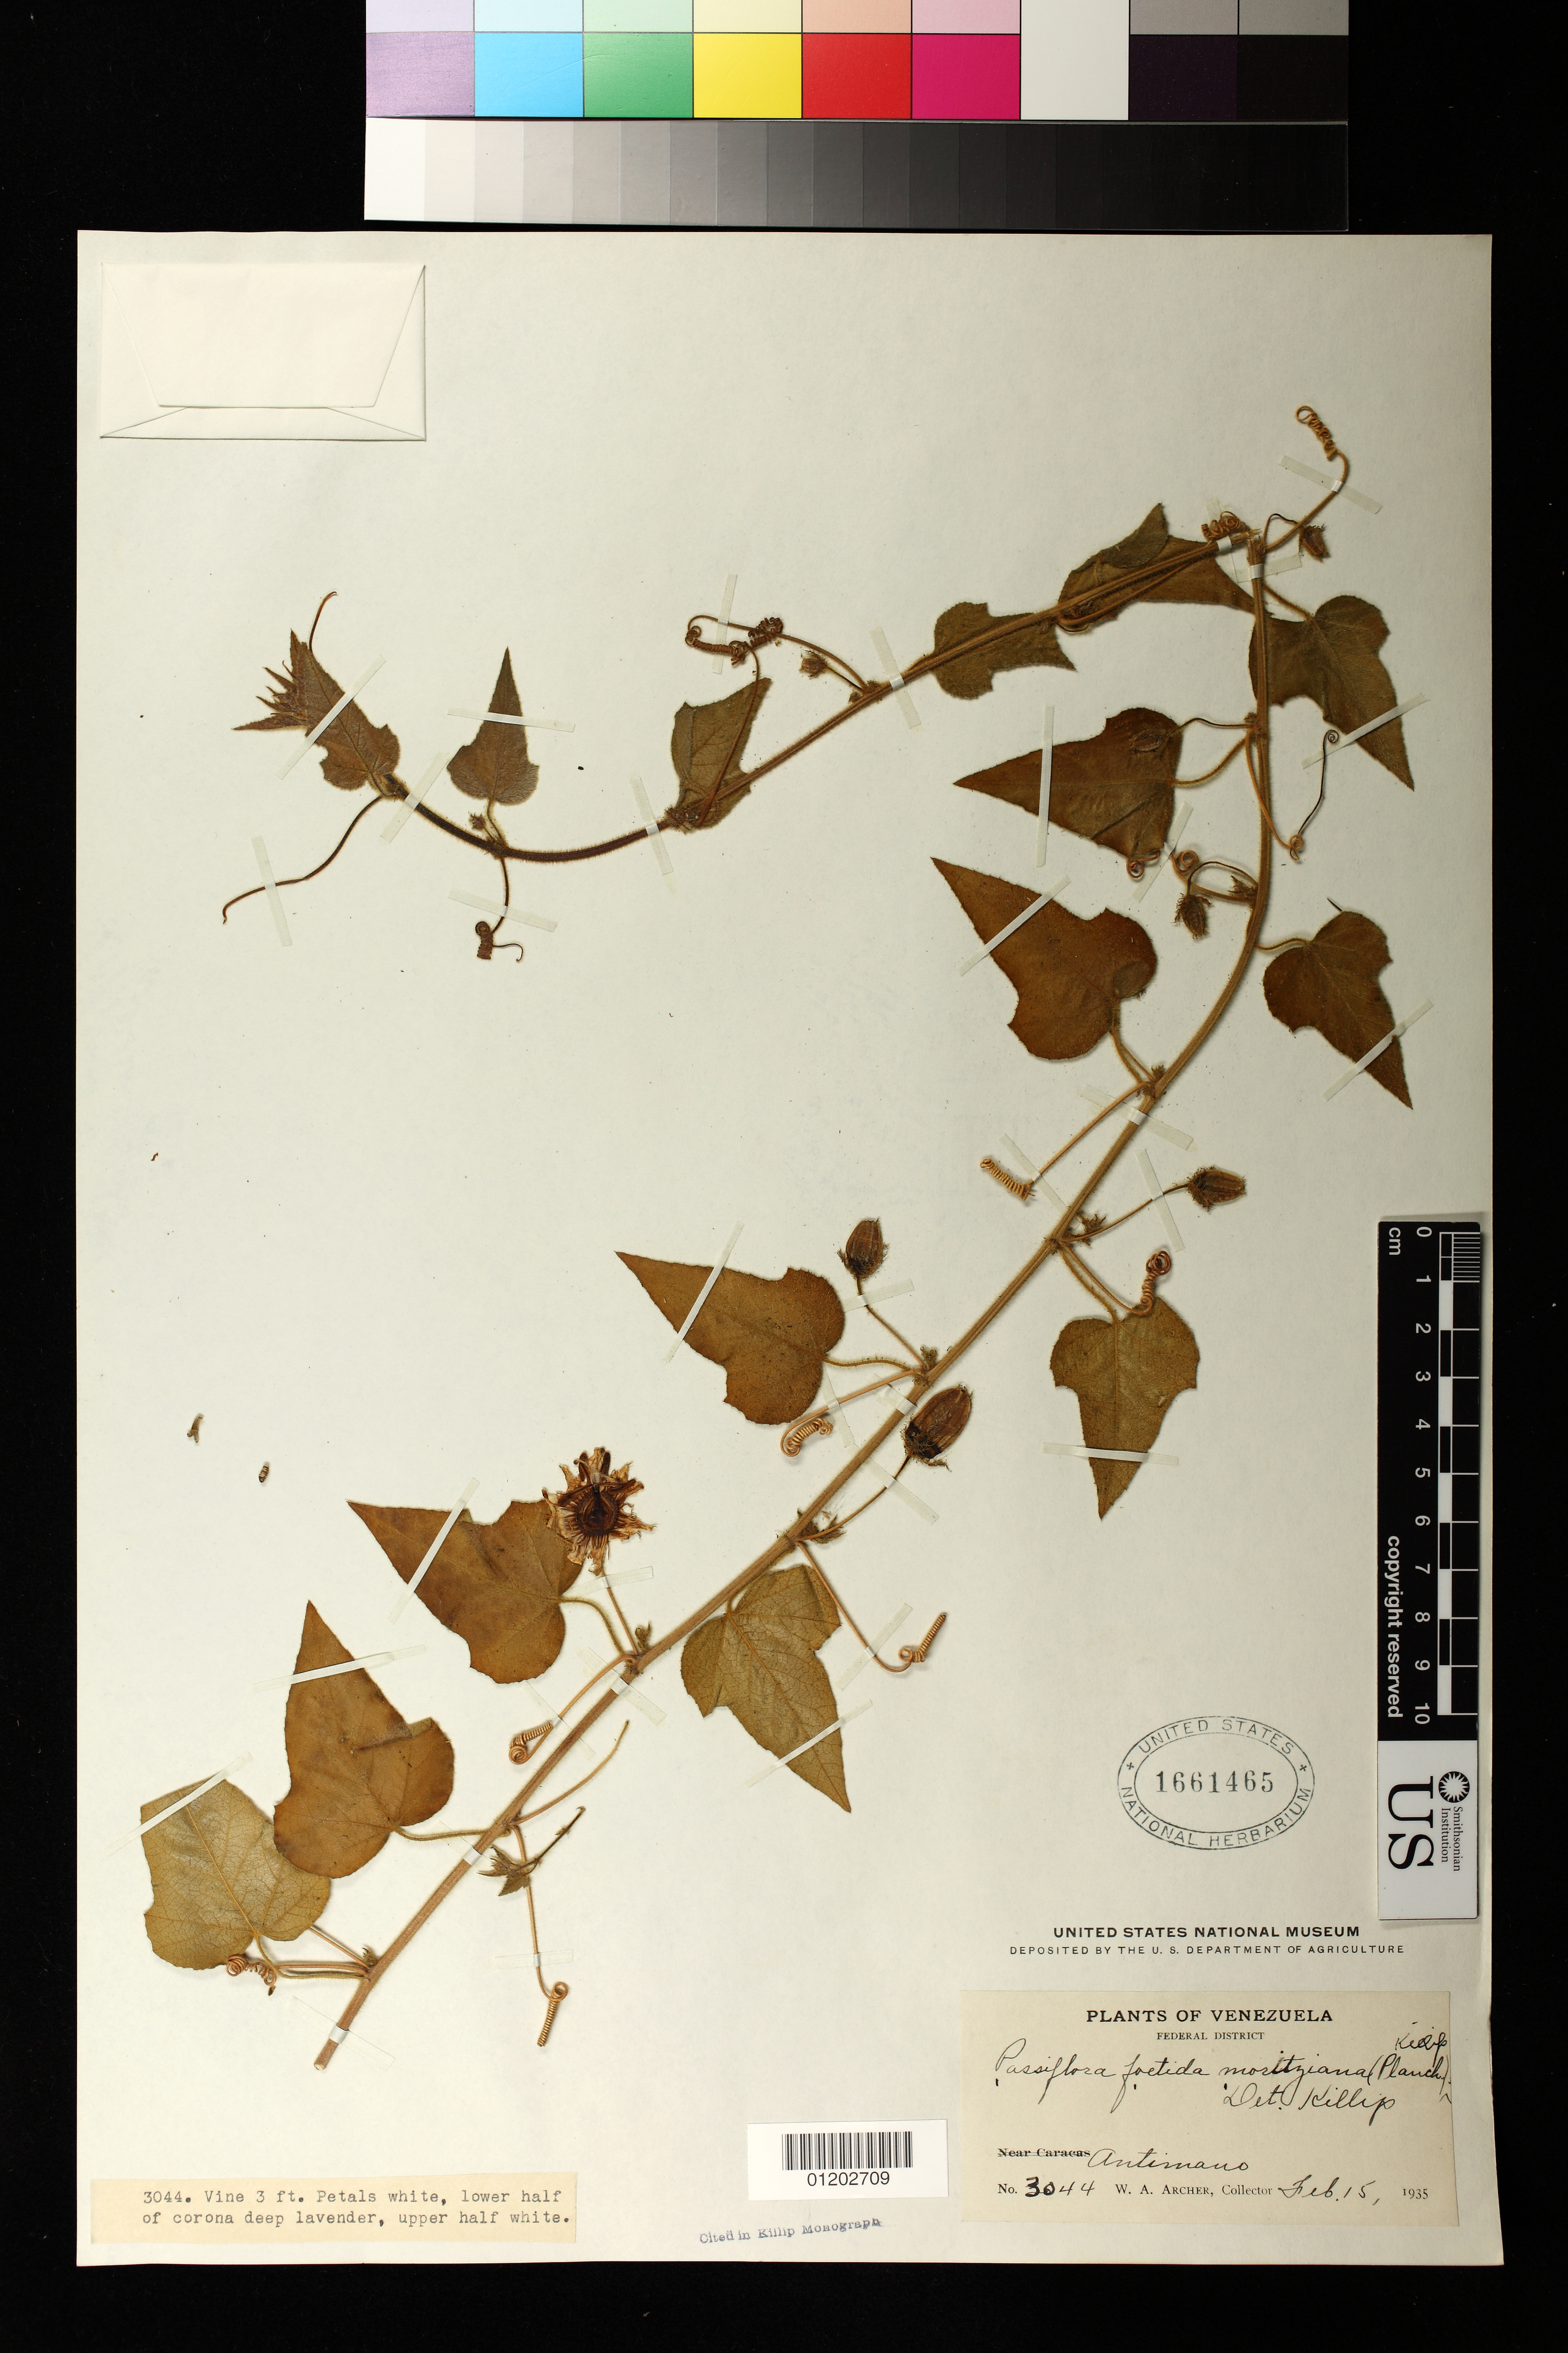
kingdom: Plantae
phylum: Tracheophyta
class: Magnoliopsida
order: Malpighiales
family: Passifloraceae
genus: Passiflora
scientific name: Passiflora moritziana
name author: Planch.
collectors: W. A. Archer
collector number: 3044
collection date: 1935-02-15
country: Venezuela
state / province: Distrito Federal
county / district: Antimano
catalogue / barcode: US 1661465